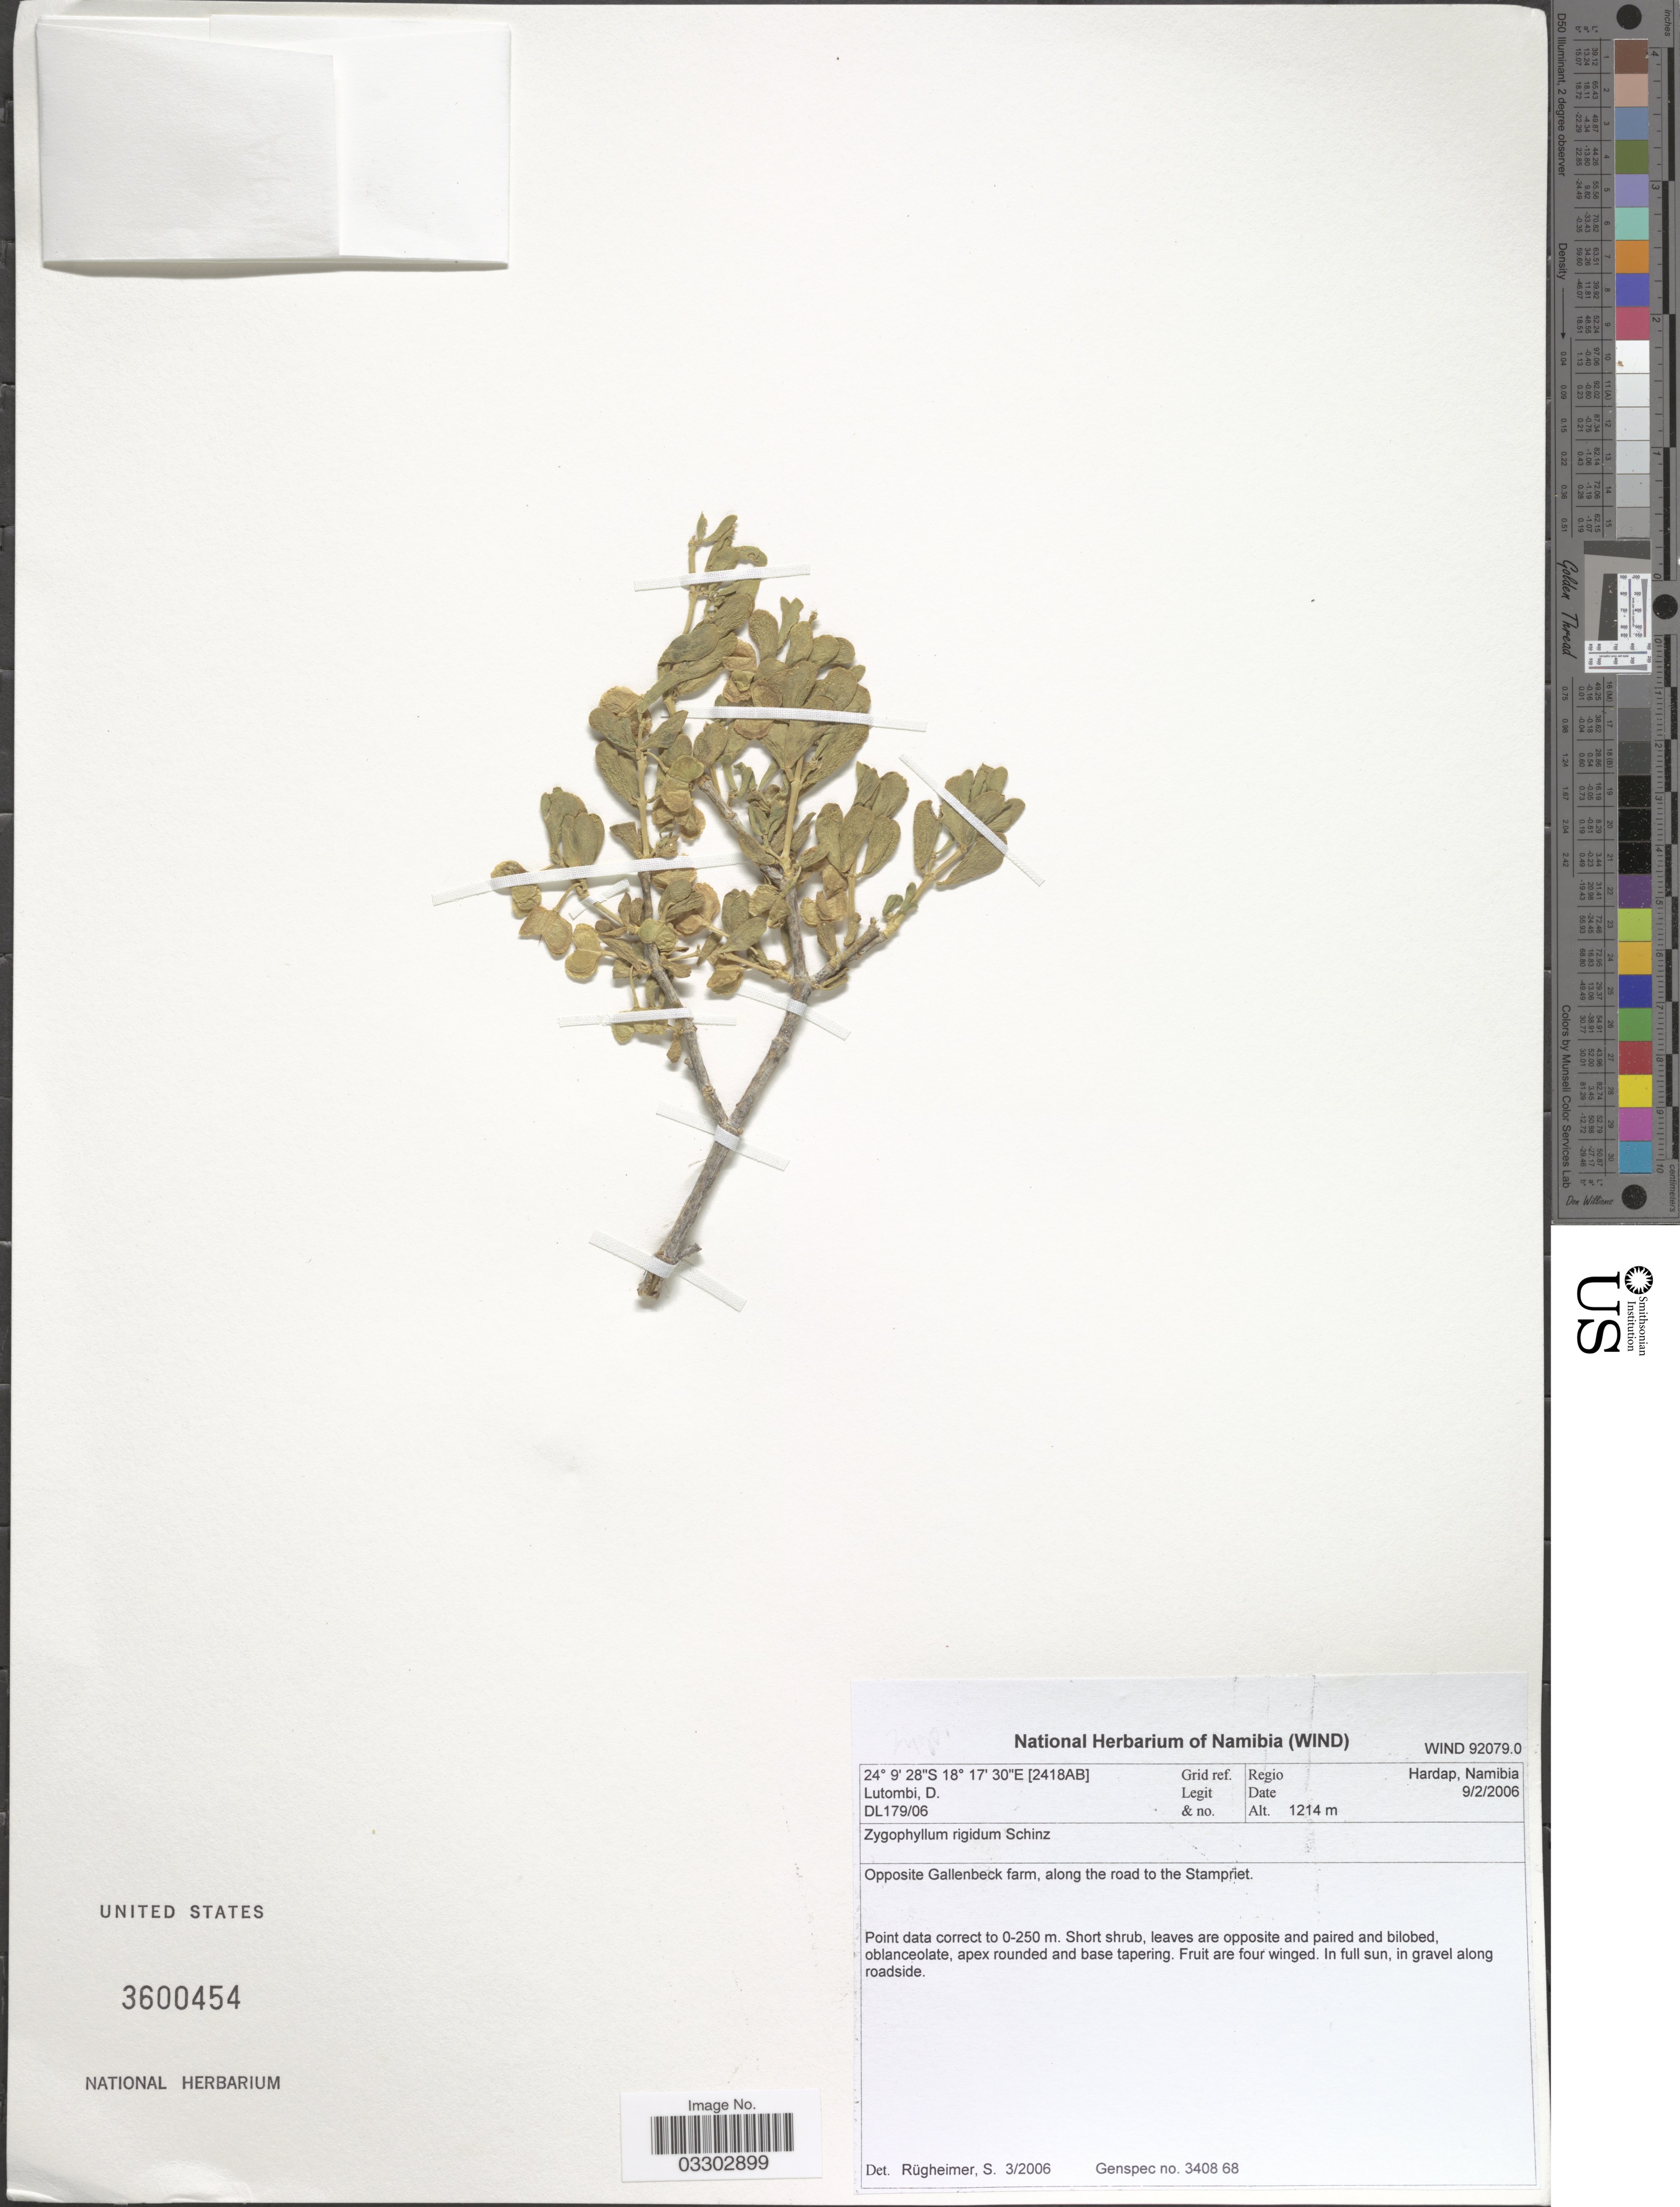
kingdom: Plantae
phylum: Tracheophyta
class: Magnoliopsida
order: Zygophyllales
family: Zygophyllaceae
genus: Zygophyllum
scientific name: Zygophyllum rigidum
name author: Schinz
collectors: D. Lutombi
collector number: DL179/06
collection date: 2006-02-09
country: Namibia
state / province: Hardap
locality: Grid ref. [2418AB]. Regio Hardap, Namibia. Opposite Gallenbeck farm, along the road to the Stampriet.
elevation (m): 1214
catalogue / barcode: US 3600454